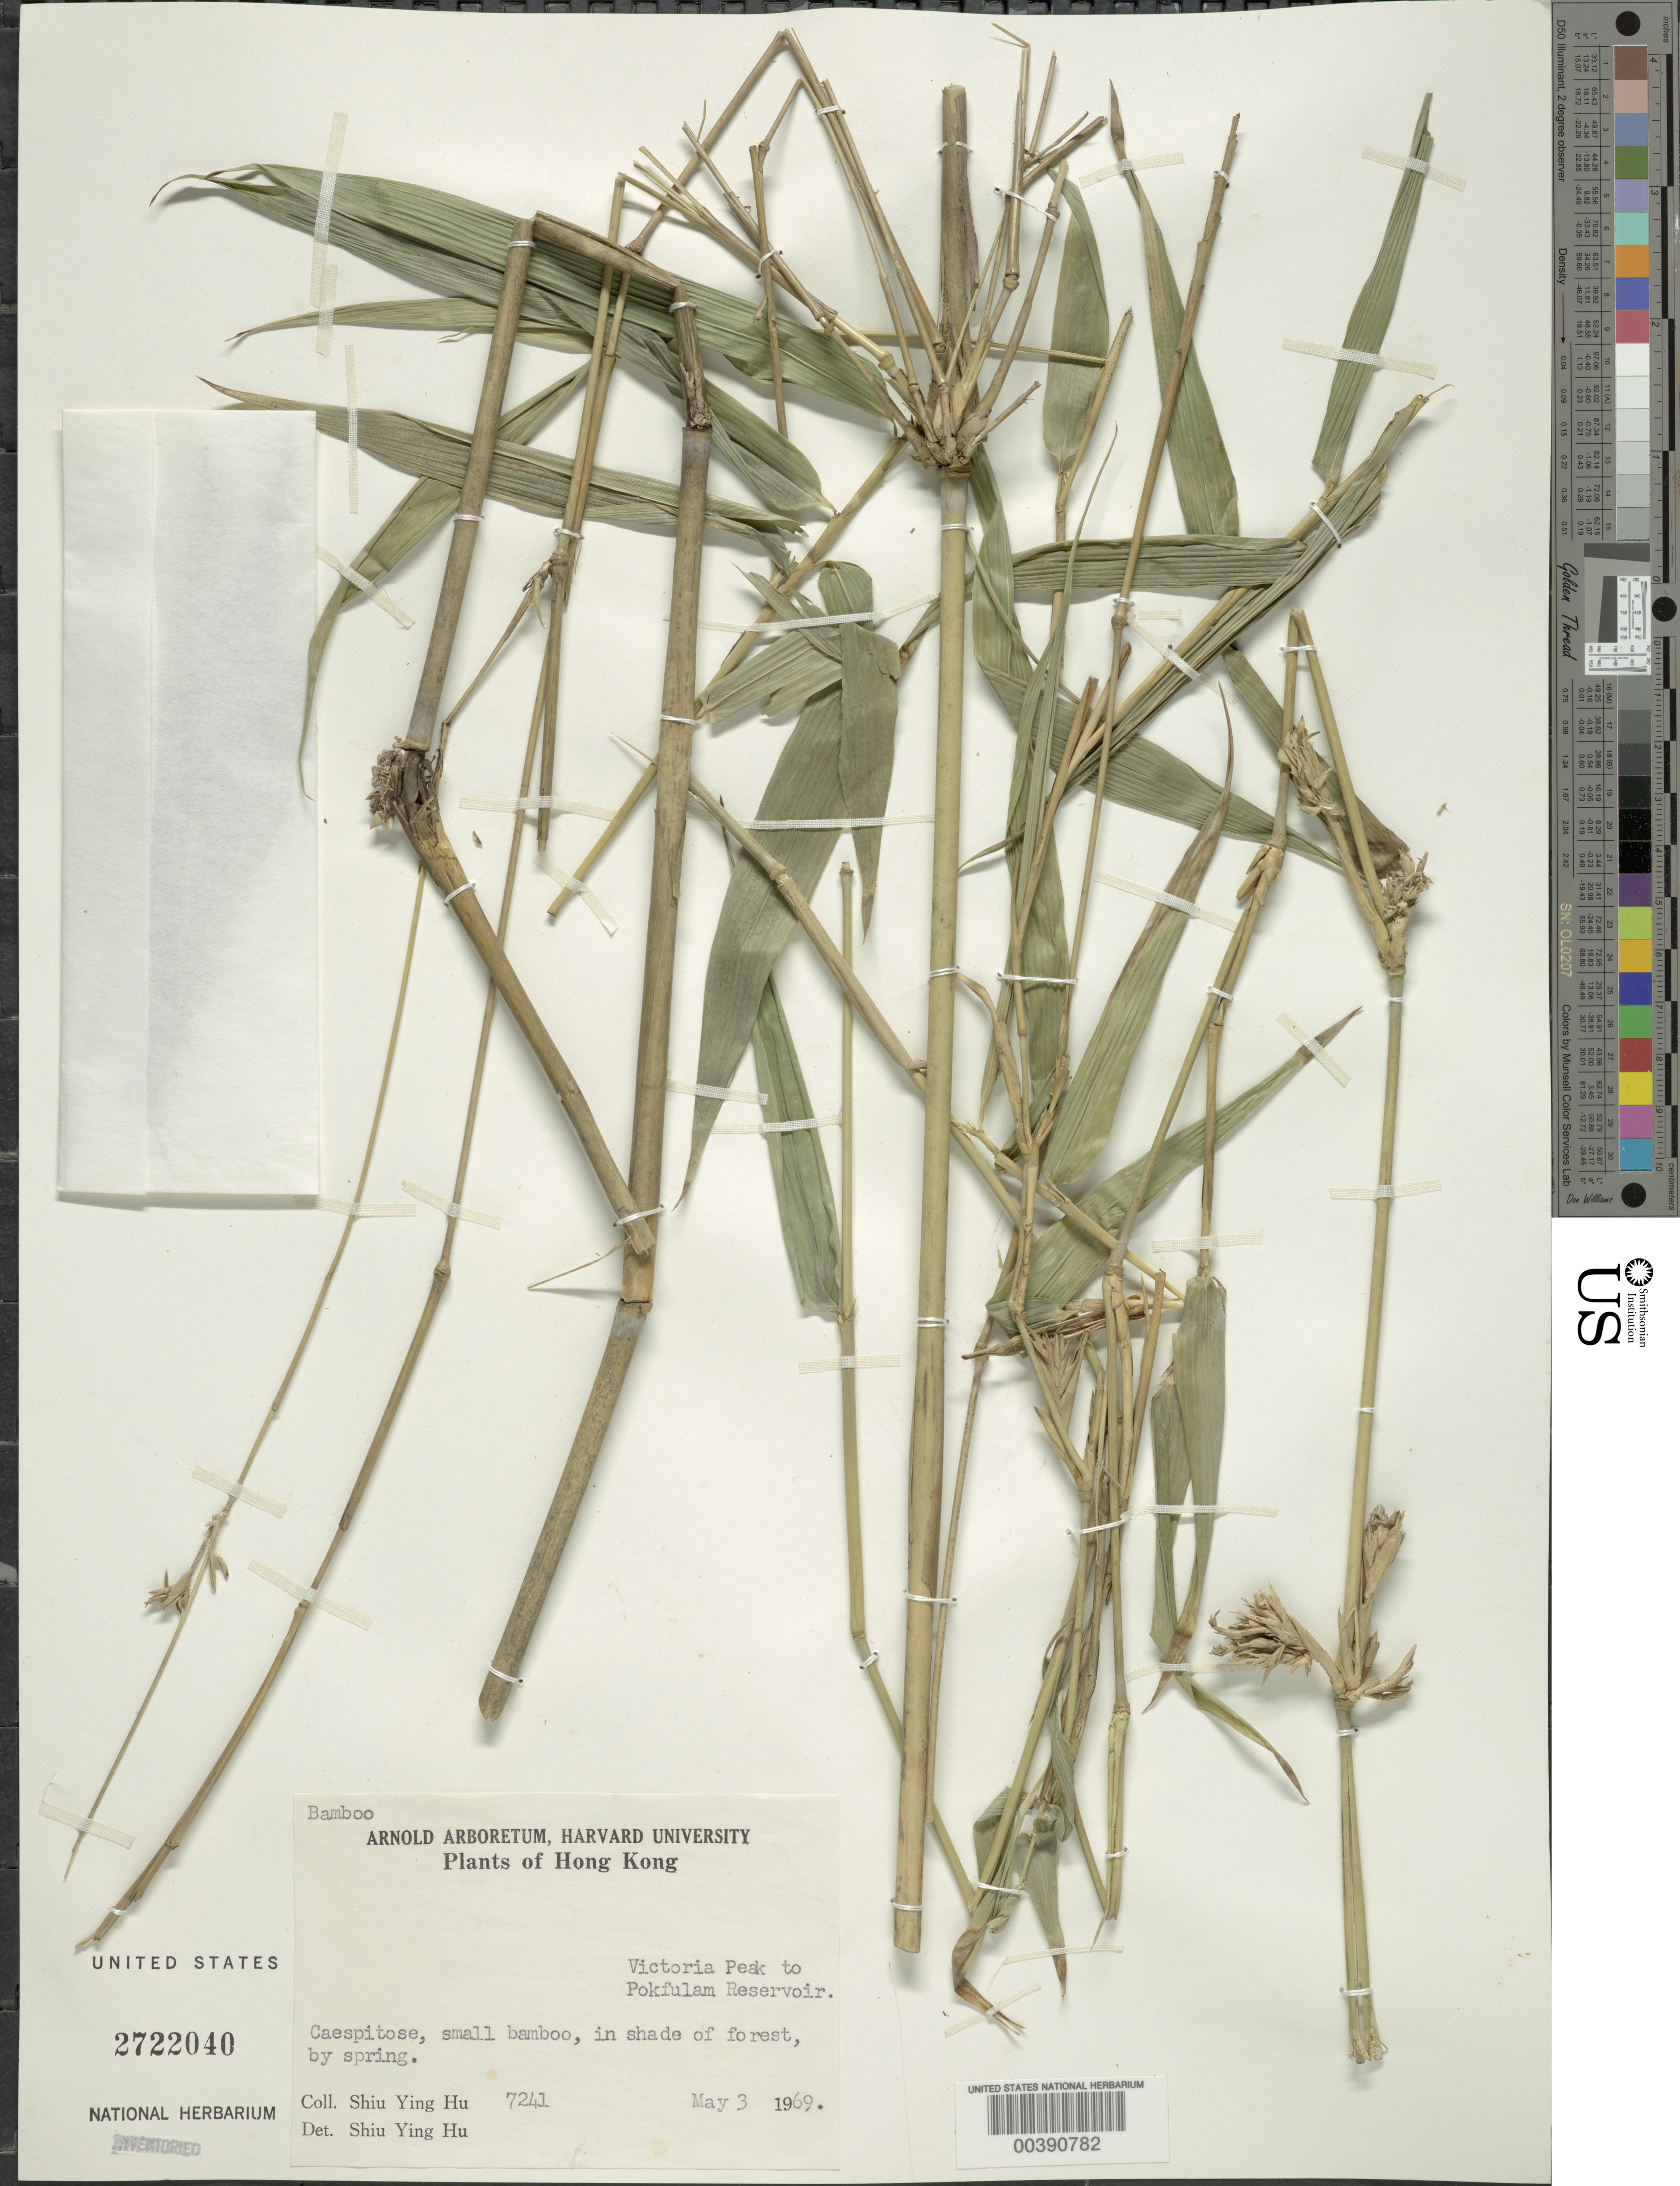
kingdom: Plantae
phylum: Tracheophyta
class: Liliopsida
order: Poales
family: Poaceae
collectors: Y. Shiu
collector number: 7241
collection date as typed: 03 May 1969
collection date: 1969-05-03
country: China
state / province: Hong Kong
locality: Victoria peak, pokfulam reservoir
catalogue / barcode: US 2722040